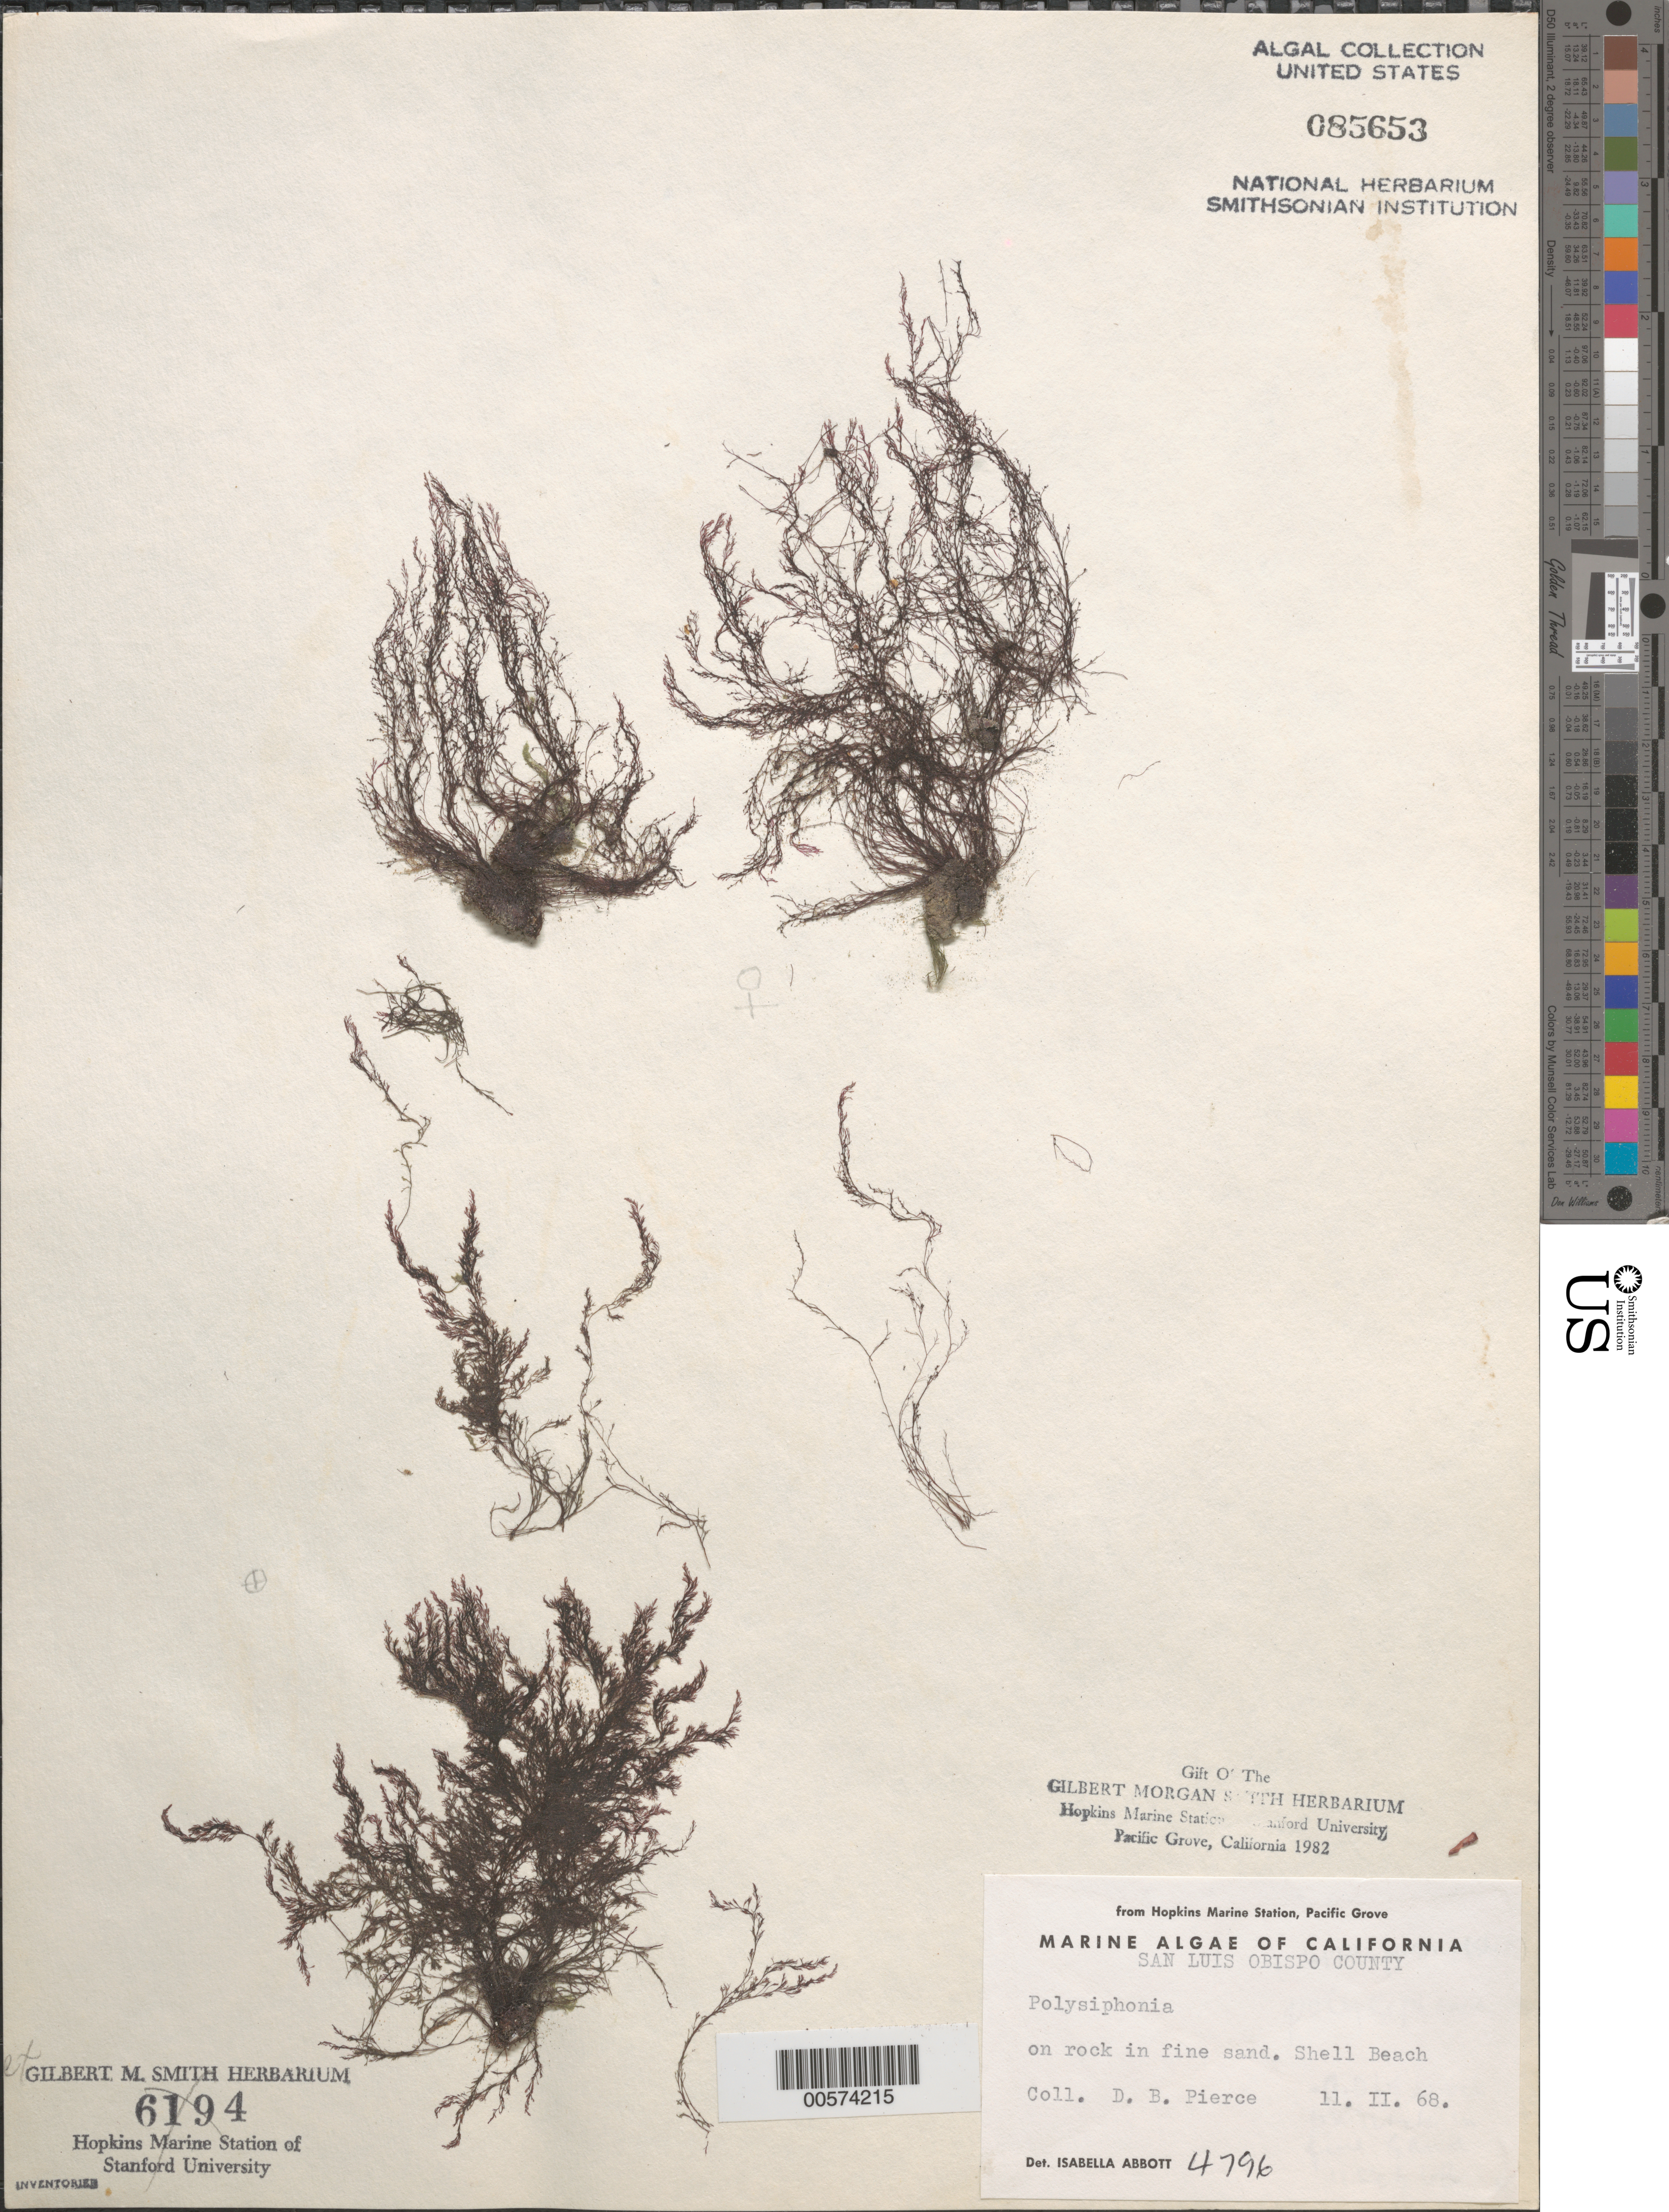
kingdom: Plantae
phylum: Rhodophyta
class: Florideophyceae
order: Ceramiales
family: Rhodomelaceae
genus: Polysiphonia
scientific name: Polysiphonia sp.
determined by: Abbott, Isabella A.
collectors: D. Pierce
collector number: IAA 4796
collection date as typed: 11 Feb 1968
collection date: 1968-02-11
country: United States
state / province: California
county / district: San Luis Obispo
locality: Shell Beach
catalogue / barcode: US 85653